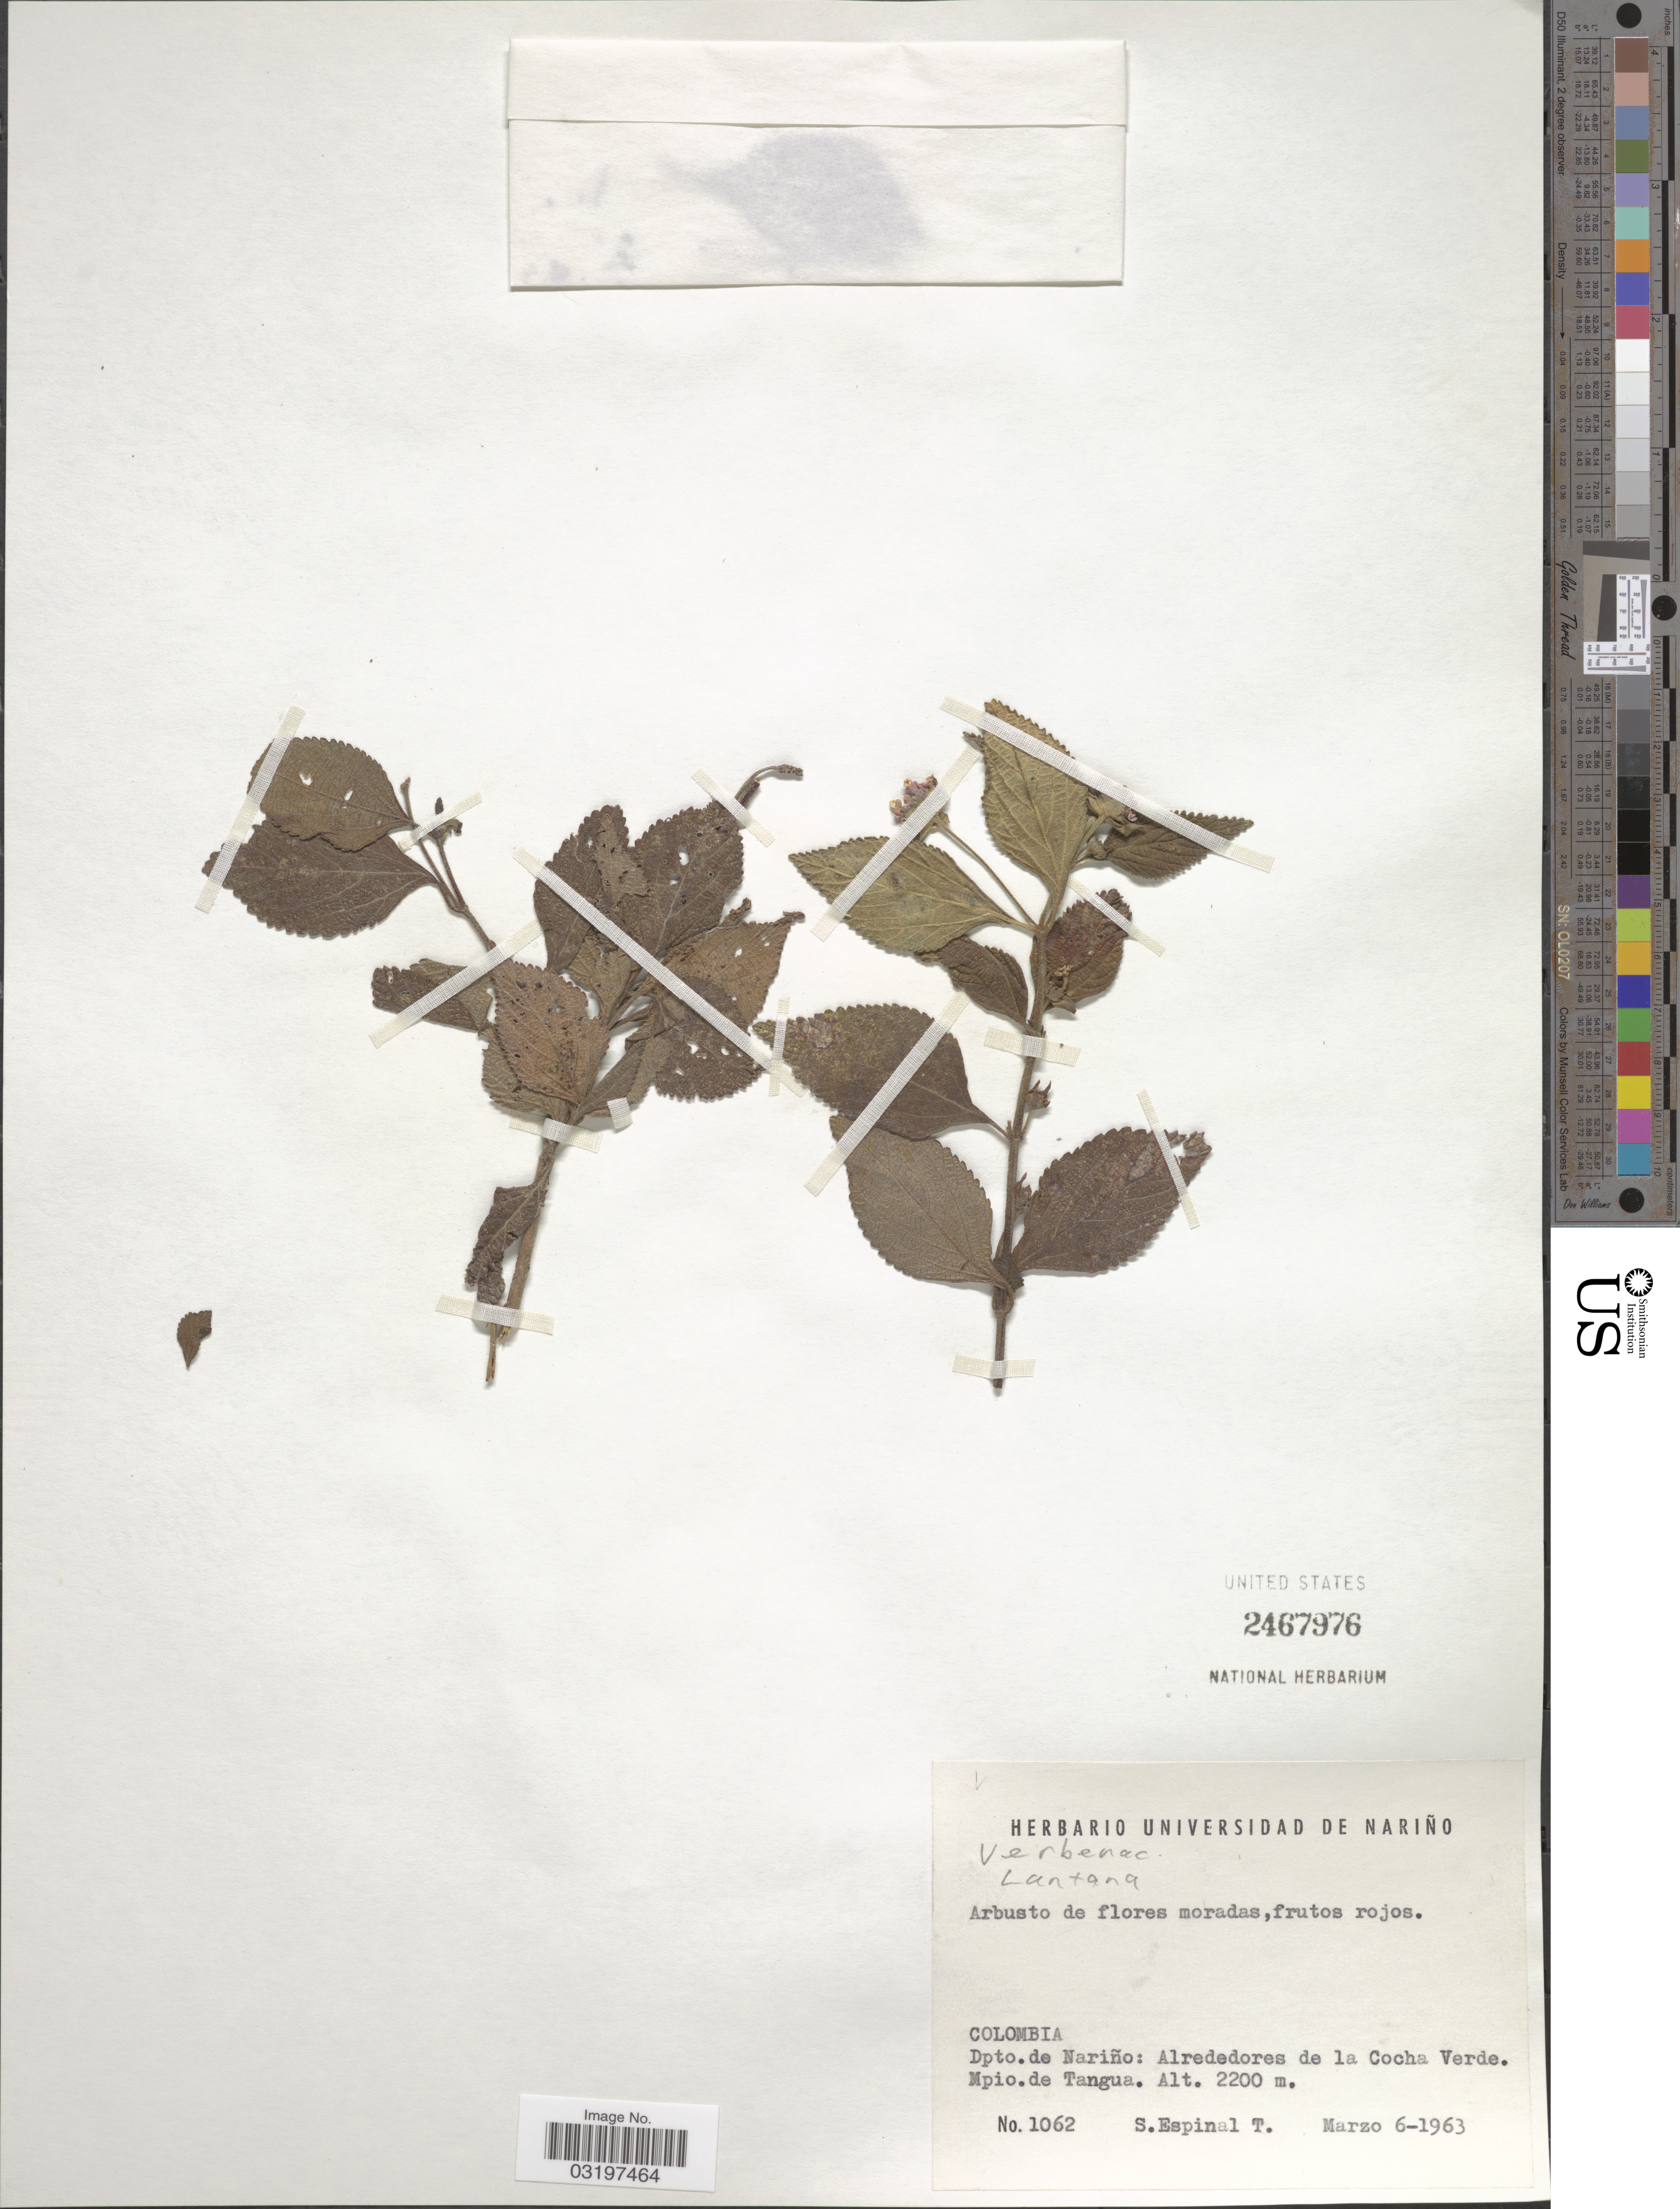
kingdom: Plantae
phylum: Tracheophyta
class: Magnoliopsida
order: Lamiales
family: Verbenaceae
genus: Lantana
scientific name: Lantana sp.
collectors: S. Espinal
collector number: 1062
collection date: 1963-03-06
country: Colombia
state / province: Nariño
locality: Dpto. de Nariño: Alrededores de la Cocha Verde. Mpio. de Tangua.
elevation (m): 2200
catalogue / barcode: US 2467976